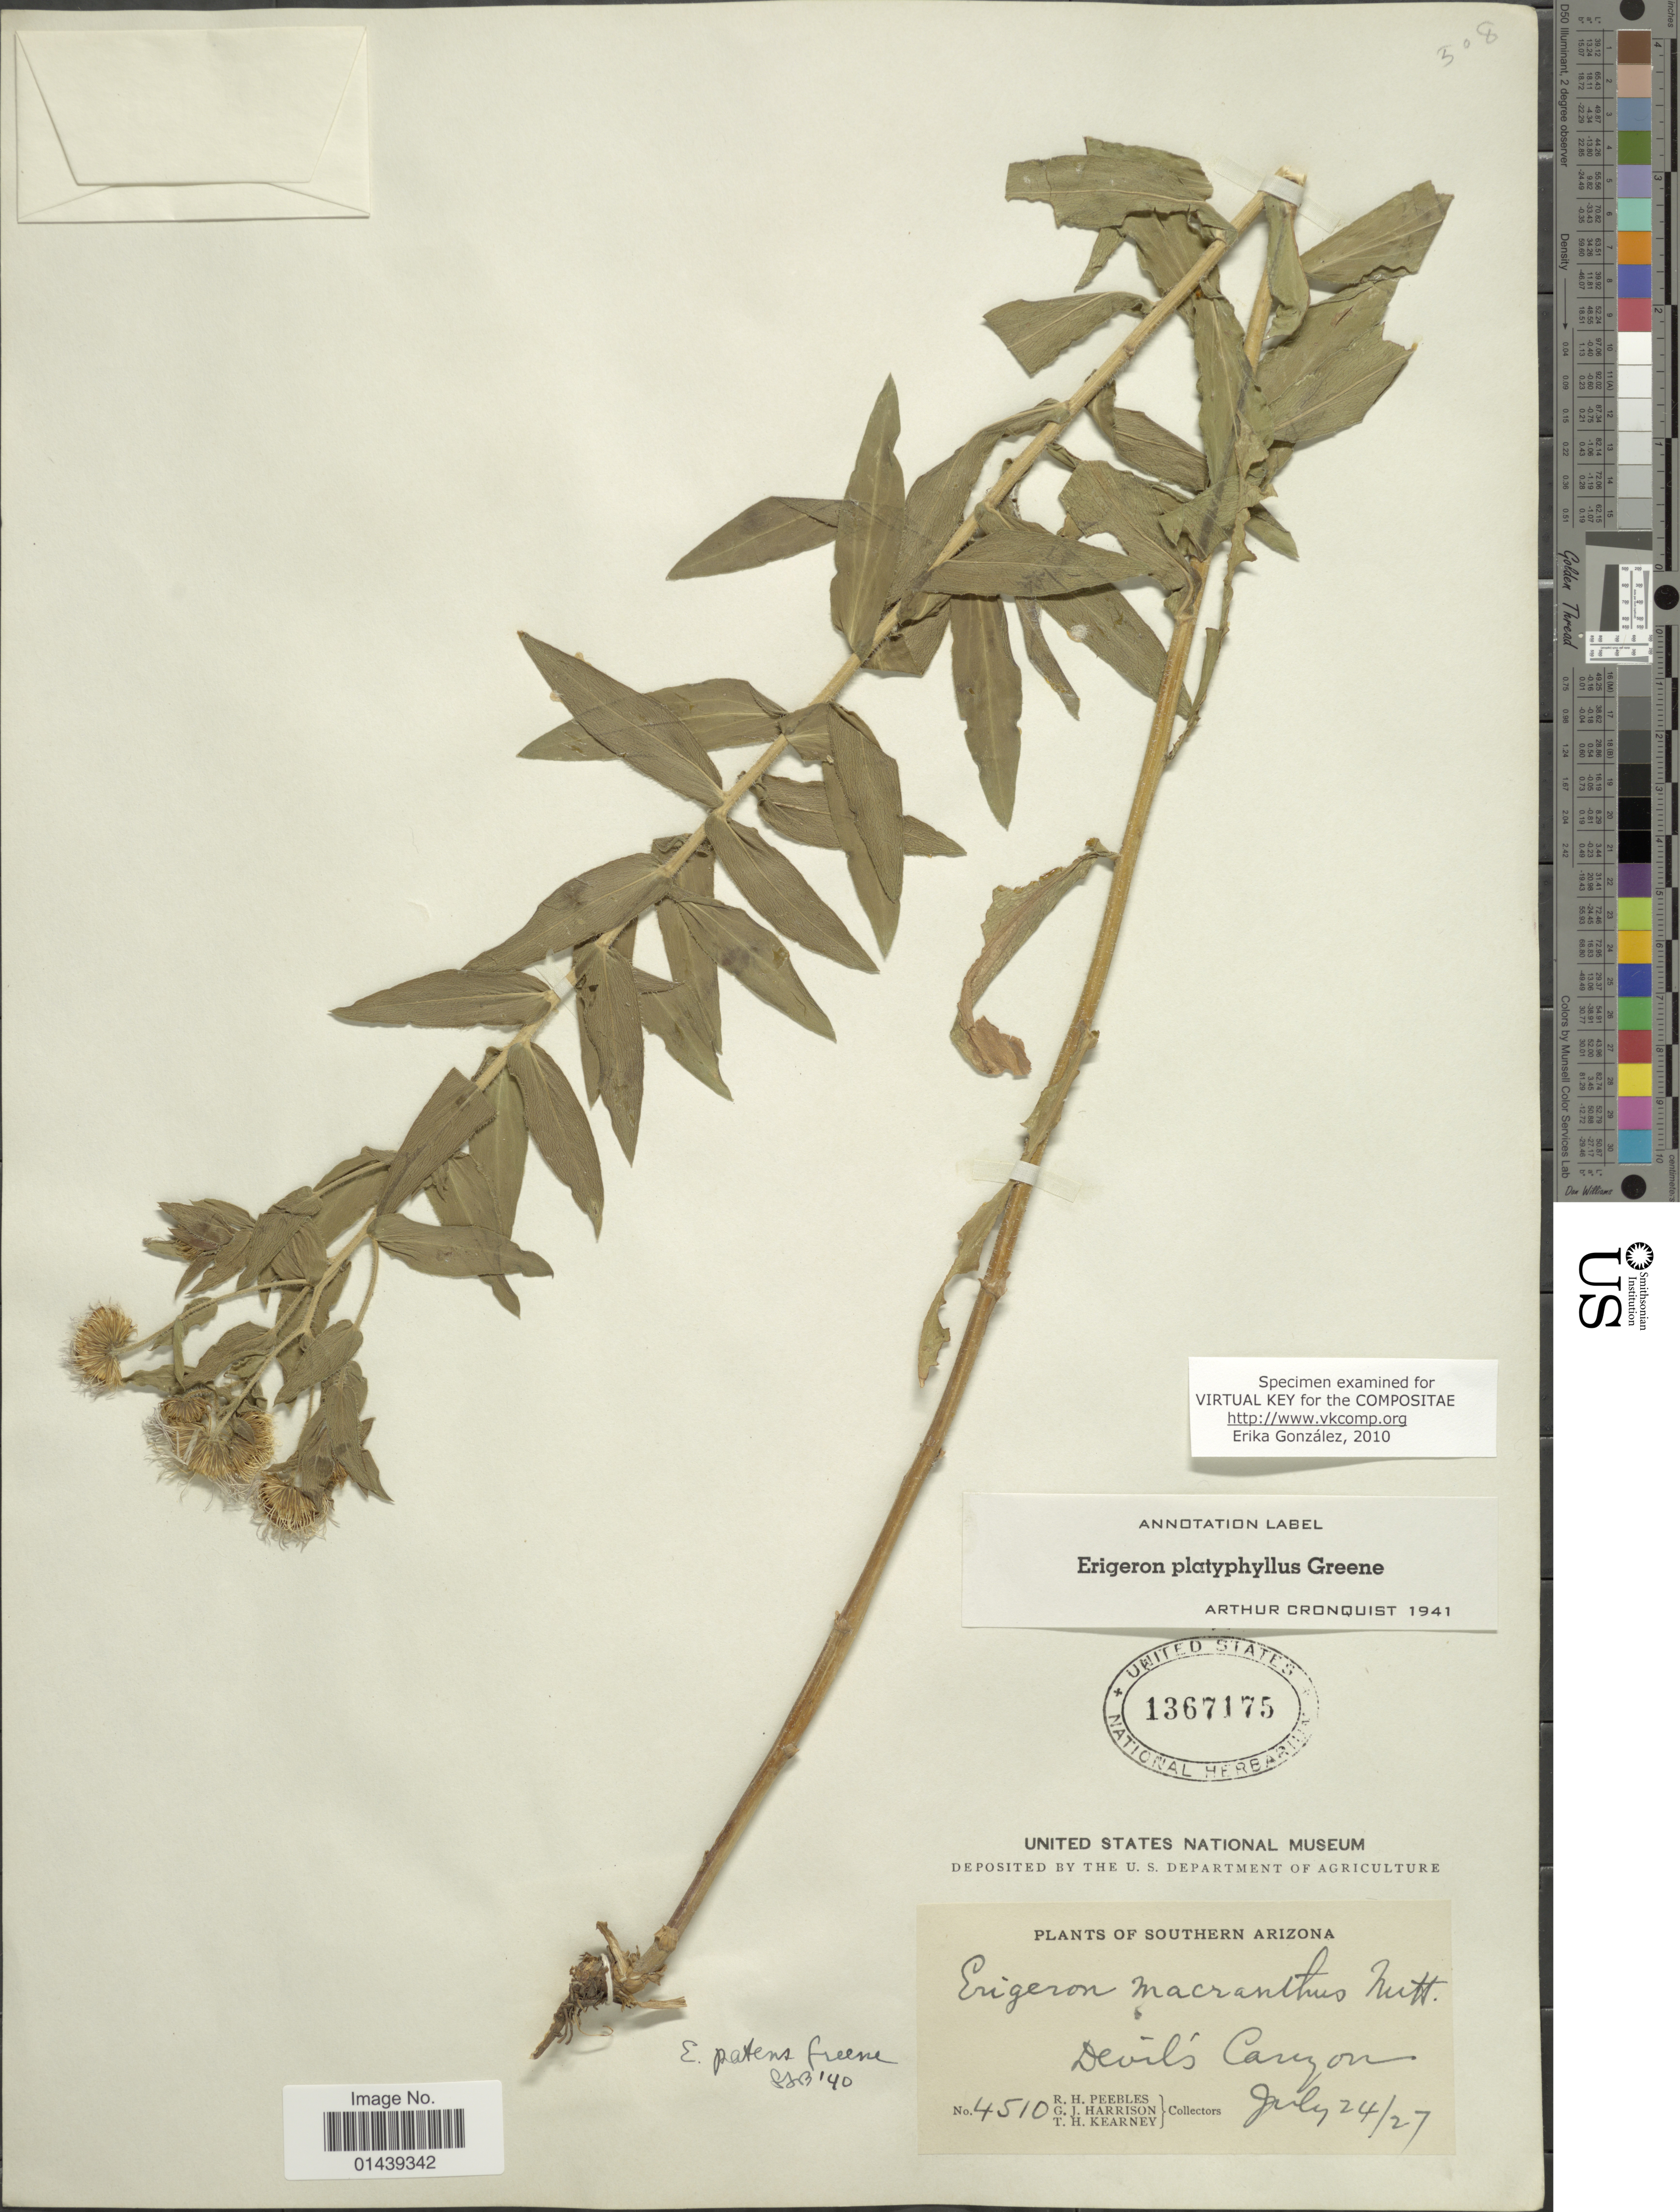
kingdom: Plantae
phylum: Tracheophyta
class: Magnoliopsida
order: Asterales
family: Asteraceae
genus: Erigeron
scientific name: Erigeron platyphyllus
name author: Greene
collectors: R. H. Peebles, G. J. Harrison & T. H. Kearney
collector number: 4510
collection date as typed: Transcribed d/m/y: 24/7/27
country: United States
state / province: Arizona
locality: Southern Arizona. Devil's Canyon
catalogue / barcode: US 1367175